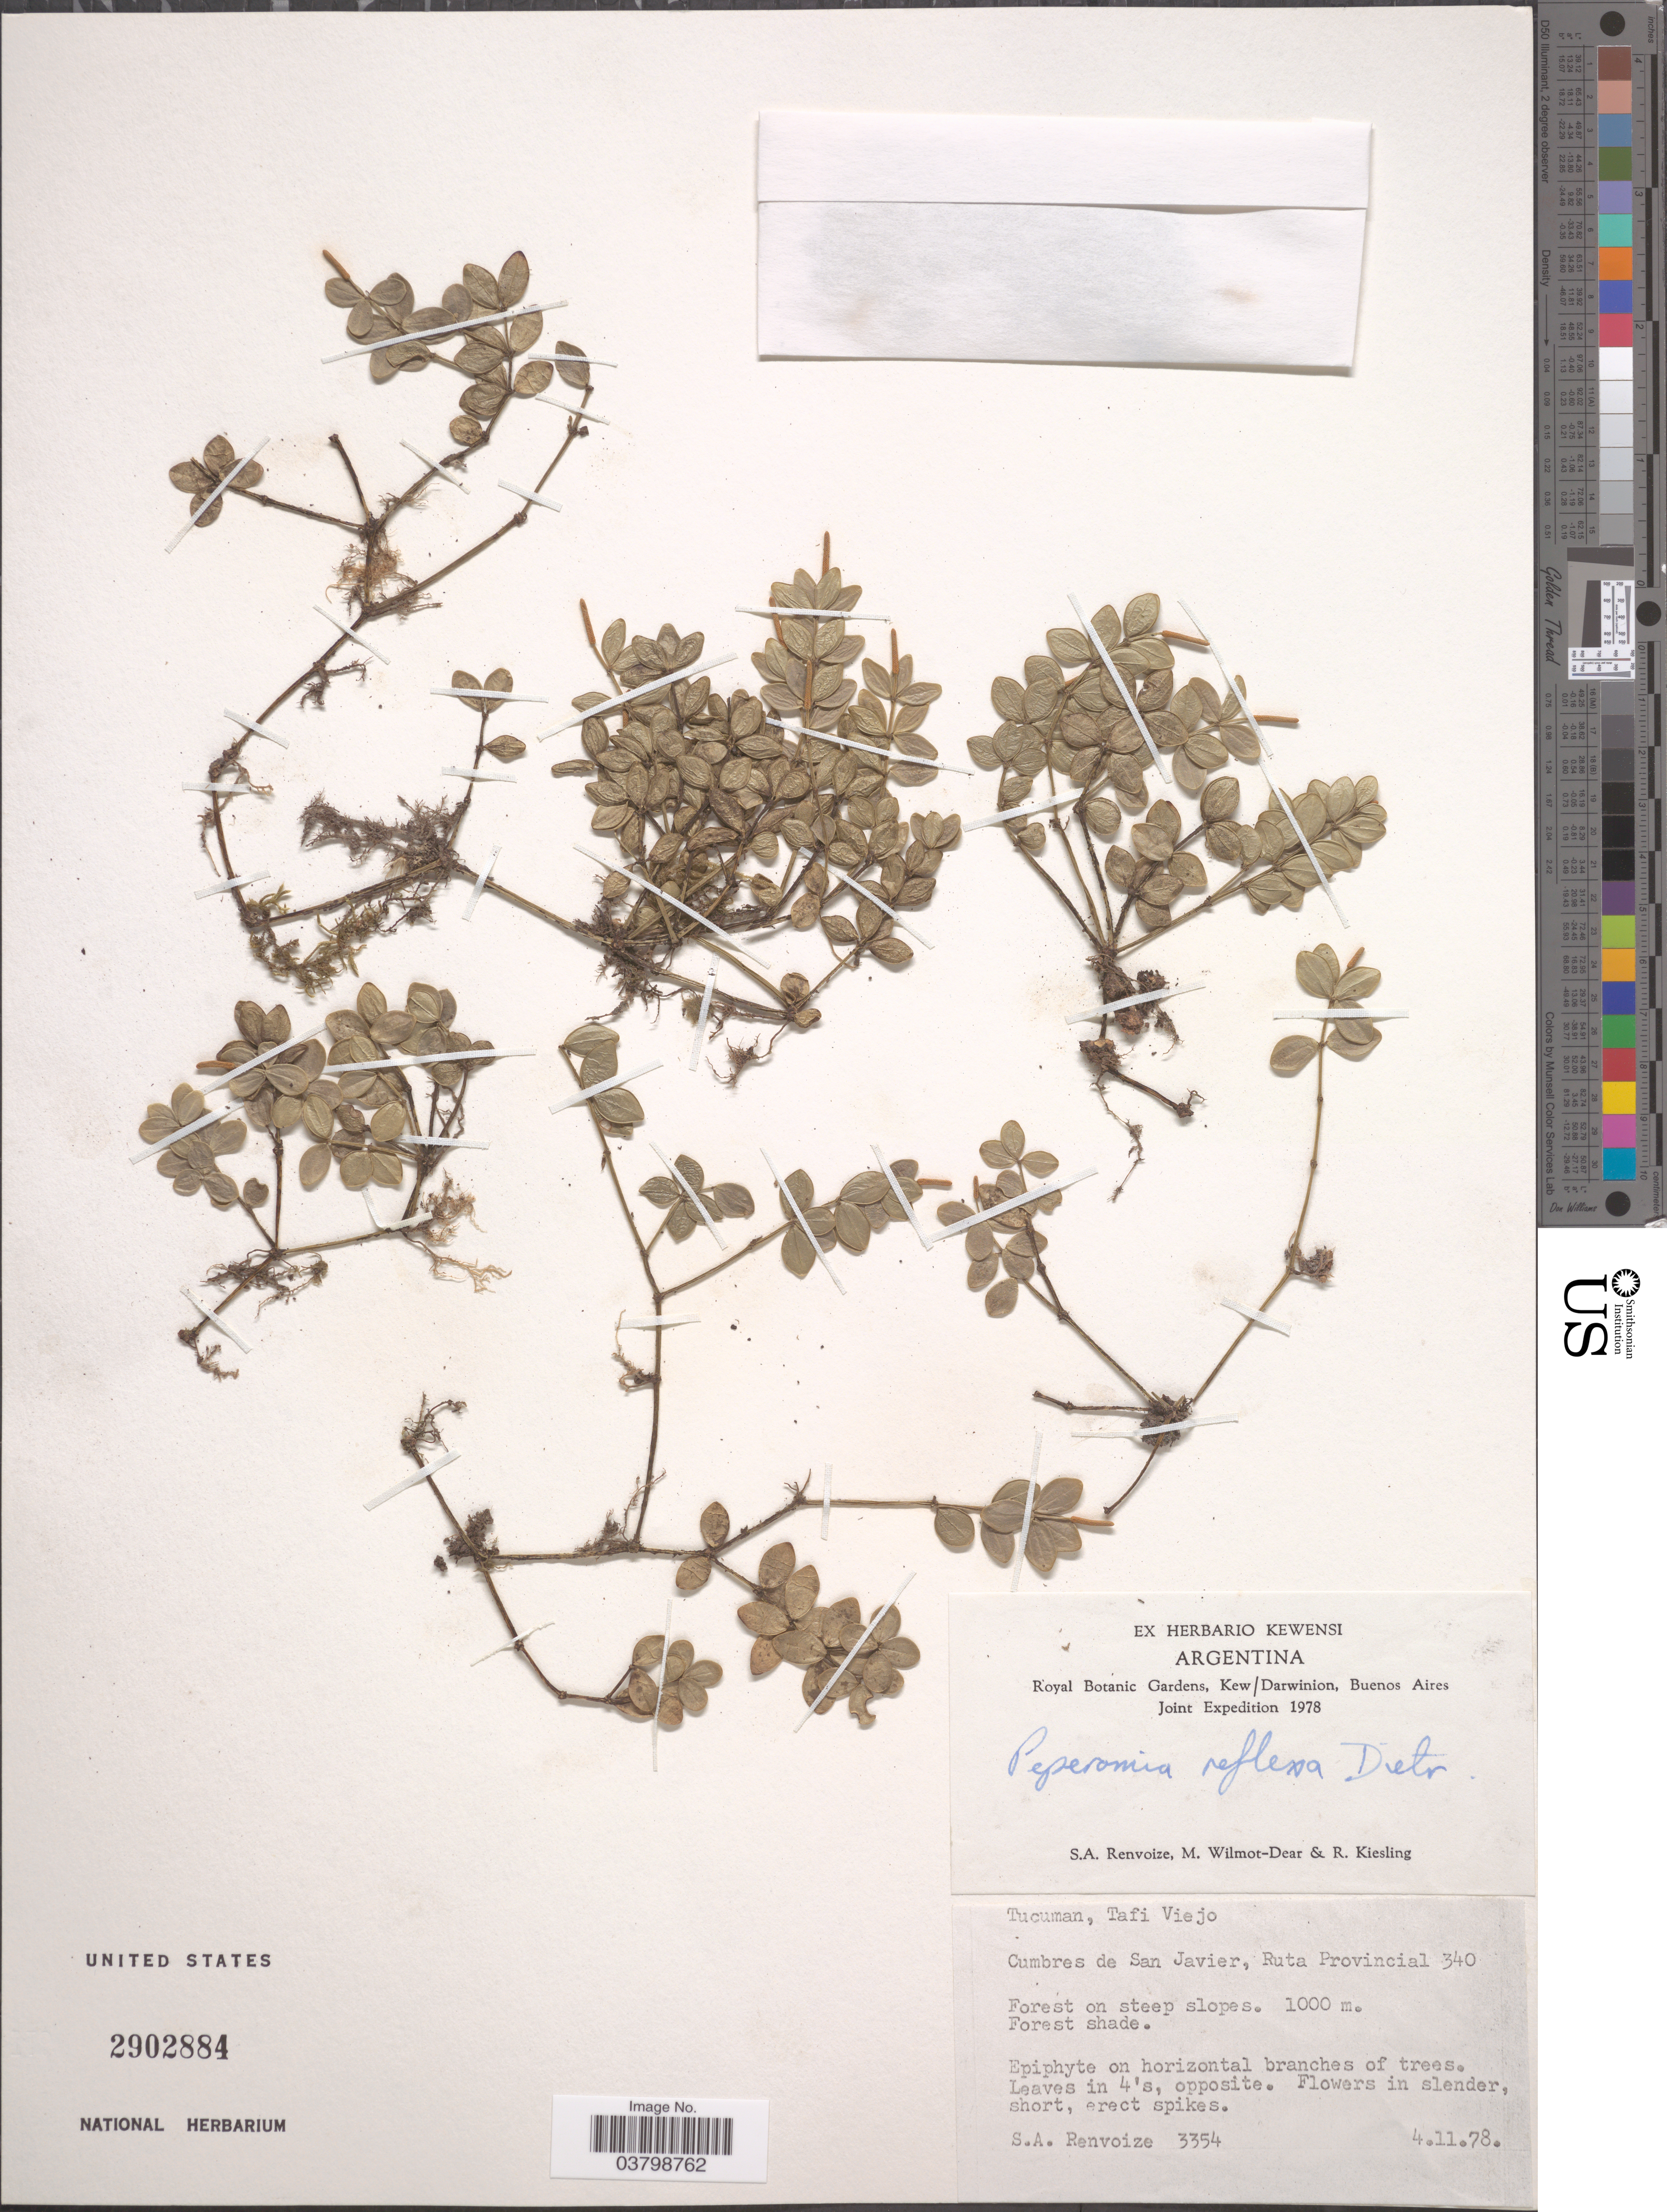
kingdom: Plantae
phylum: Tracheophyta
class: Magnoliopsida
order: Piperales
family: Piperaceae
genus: Peperomia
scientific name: Peperomia tetraphylla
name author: (G. Forst.) Hook. & Arn.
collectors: S. A. Renvoize, M. Wilmot-Dear & R. Kiesling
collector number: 3354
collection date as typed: Transcribed d/m/y: 4/11/78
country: Argentina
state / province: Tucuman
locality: Tafi Viejo. Cumbres de San Javier, Ruta Provincial 340.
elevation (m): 1000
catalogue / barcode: US 2902884